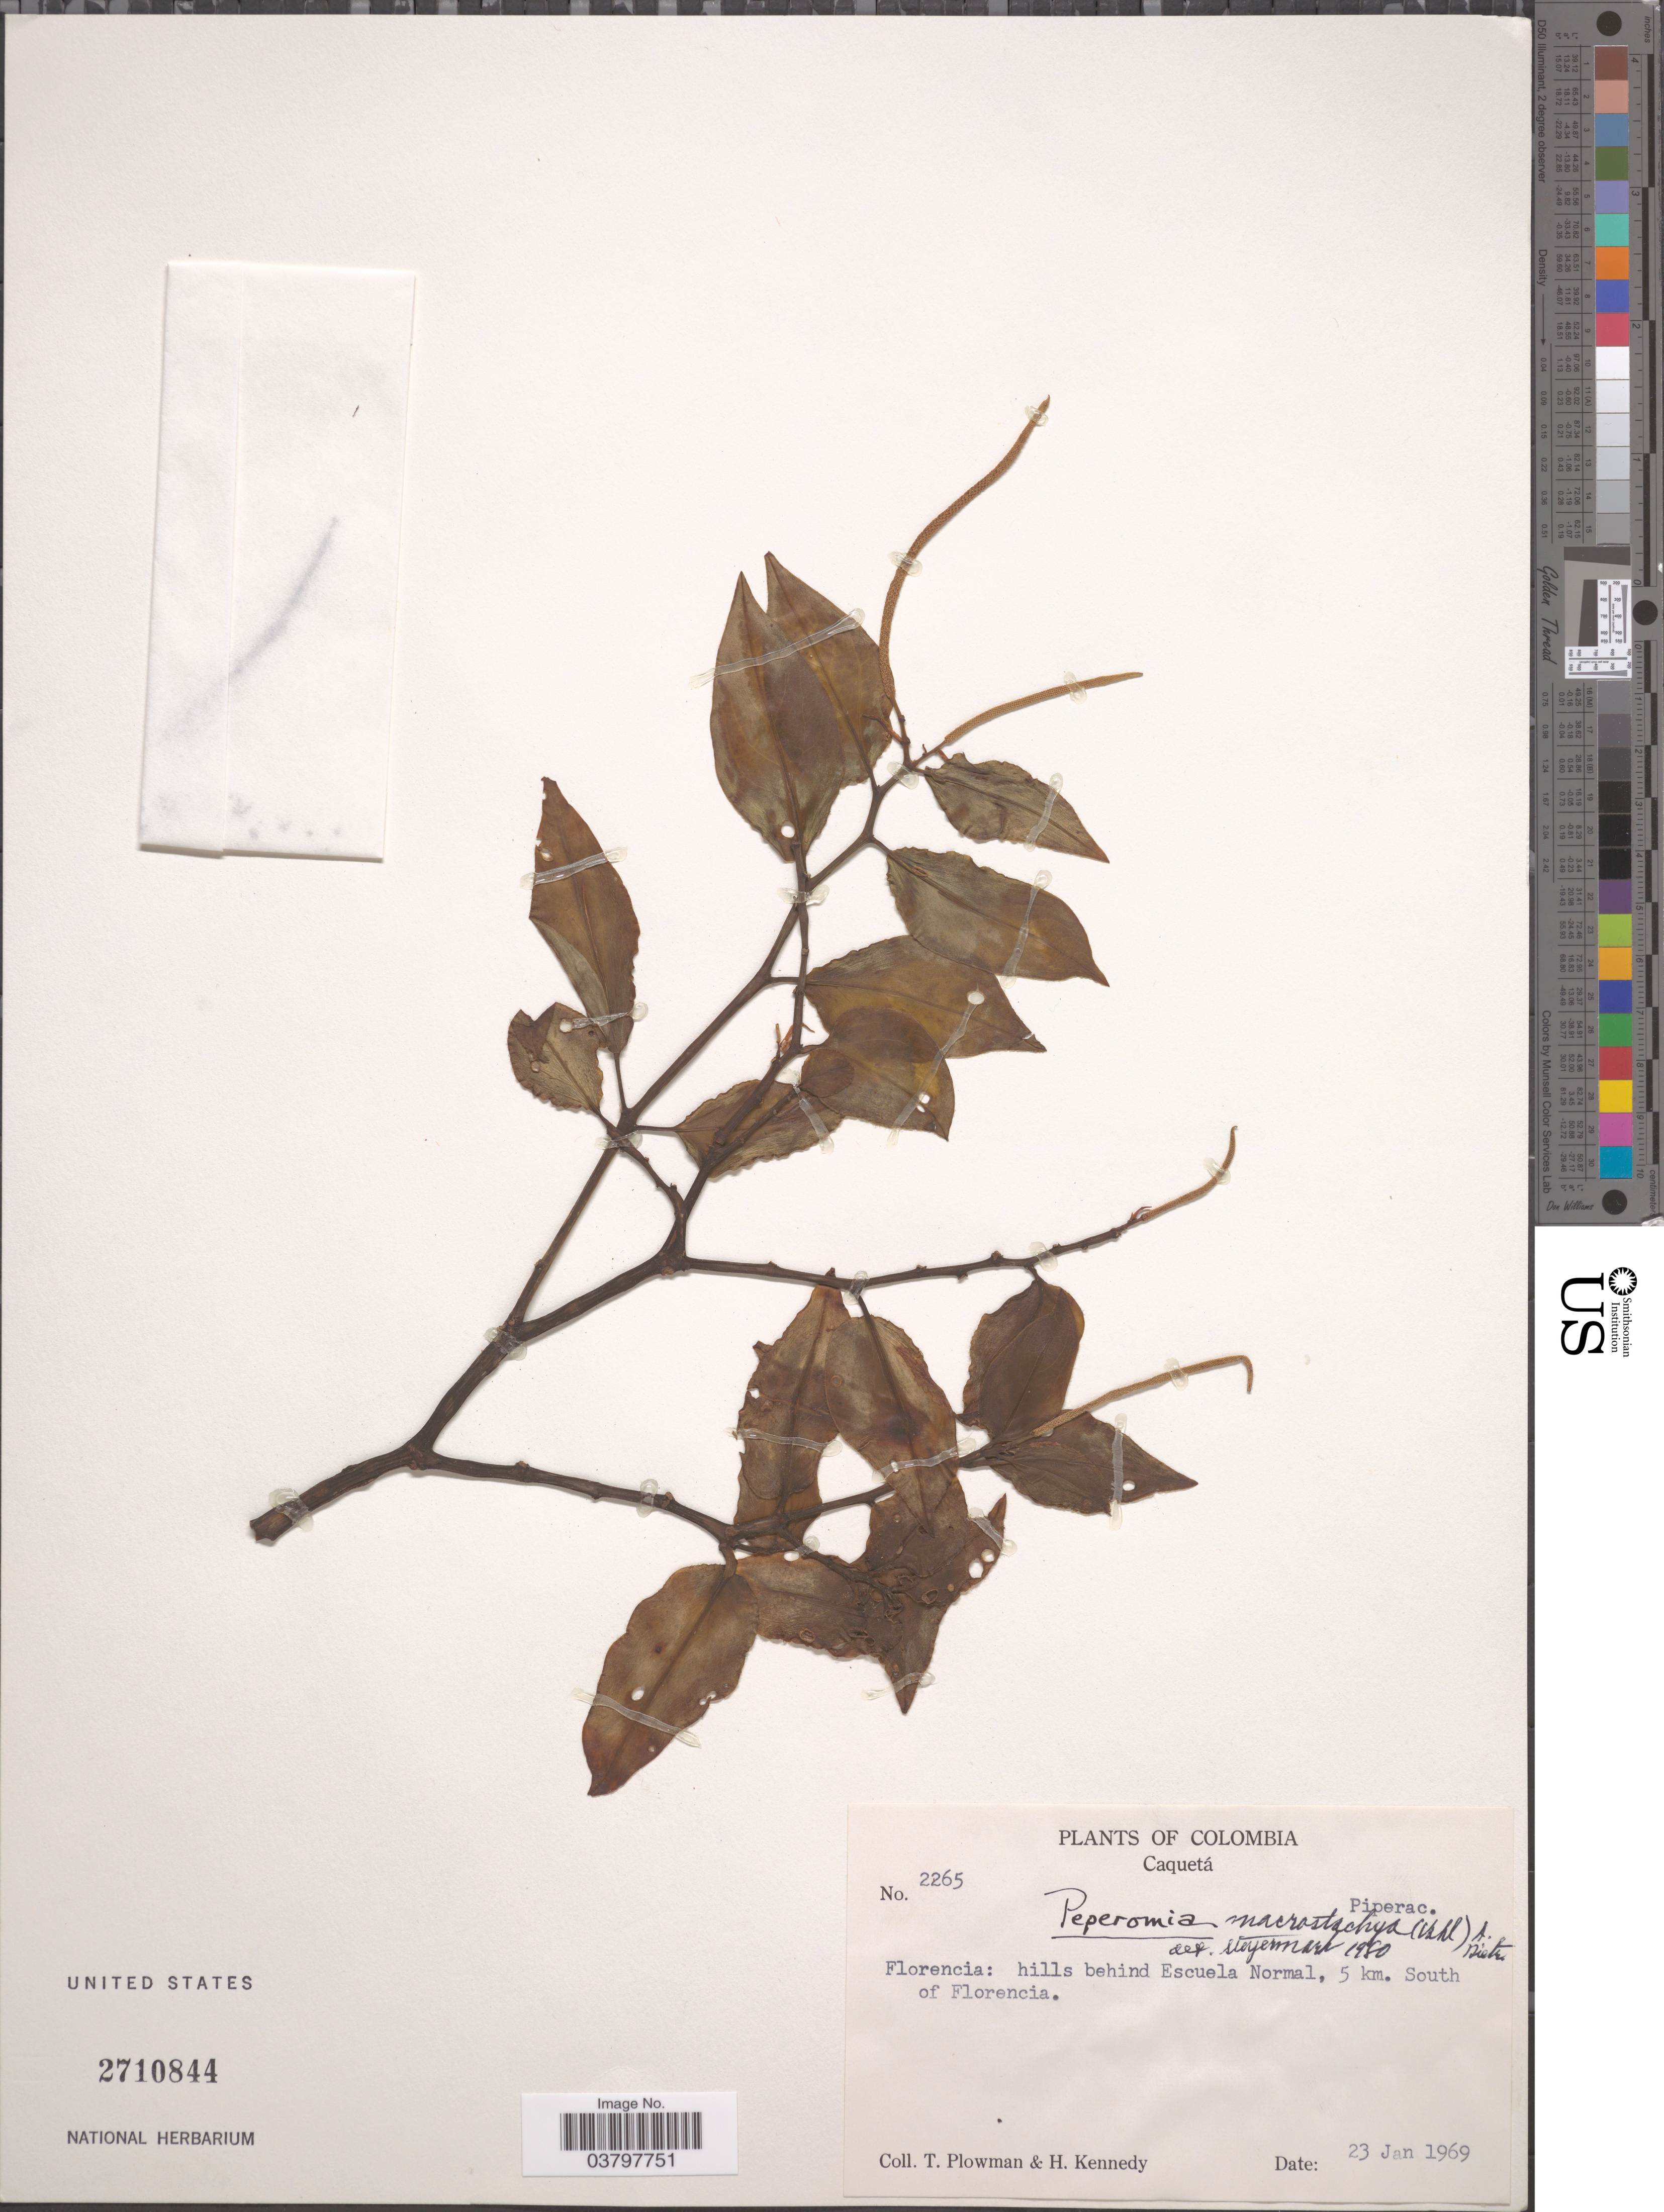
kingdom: Plantae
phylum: Tracheophyta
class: Magnoliopsida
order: Piperales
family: Piperaceae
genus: Peperomia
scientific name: Peperomia macrostachya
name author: (Vahl) A. Dietr.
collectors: T. Plowman & H. Kennedy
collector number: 2265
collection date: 1969-01-23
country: Colombia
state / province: Caquetá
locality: Florencia: hills behind Escuela Normal, 5 km. South of Florencia.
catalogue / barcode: US 2710844